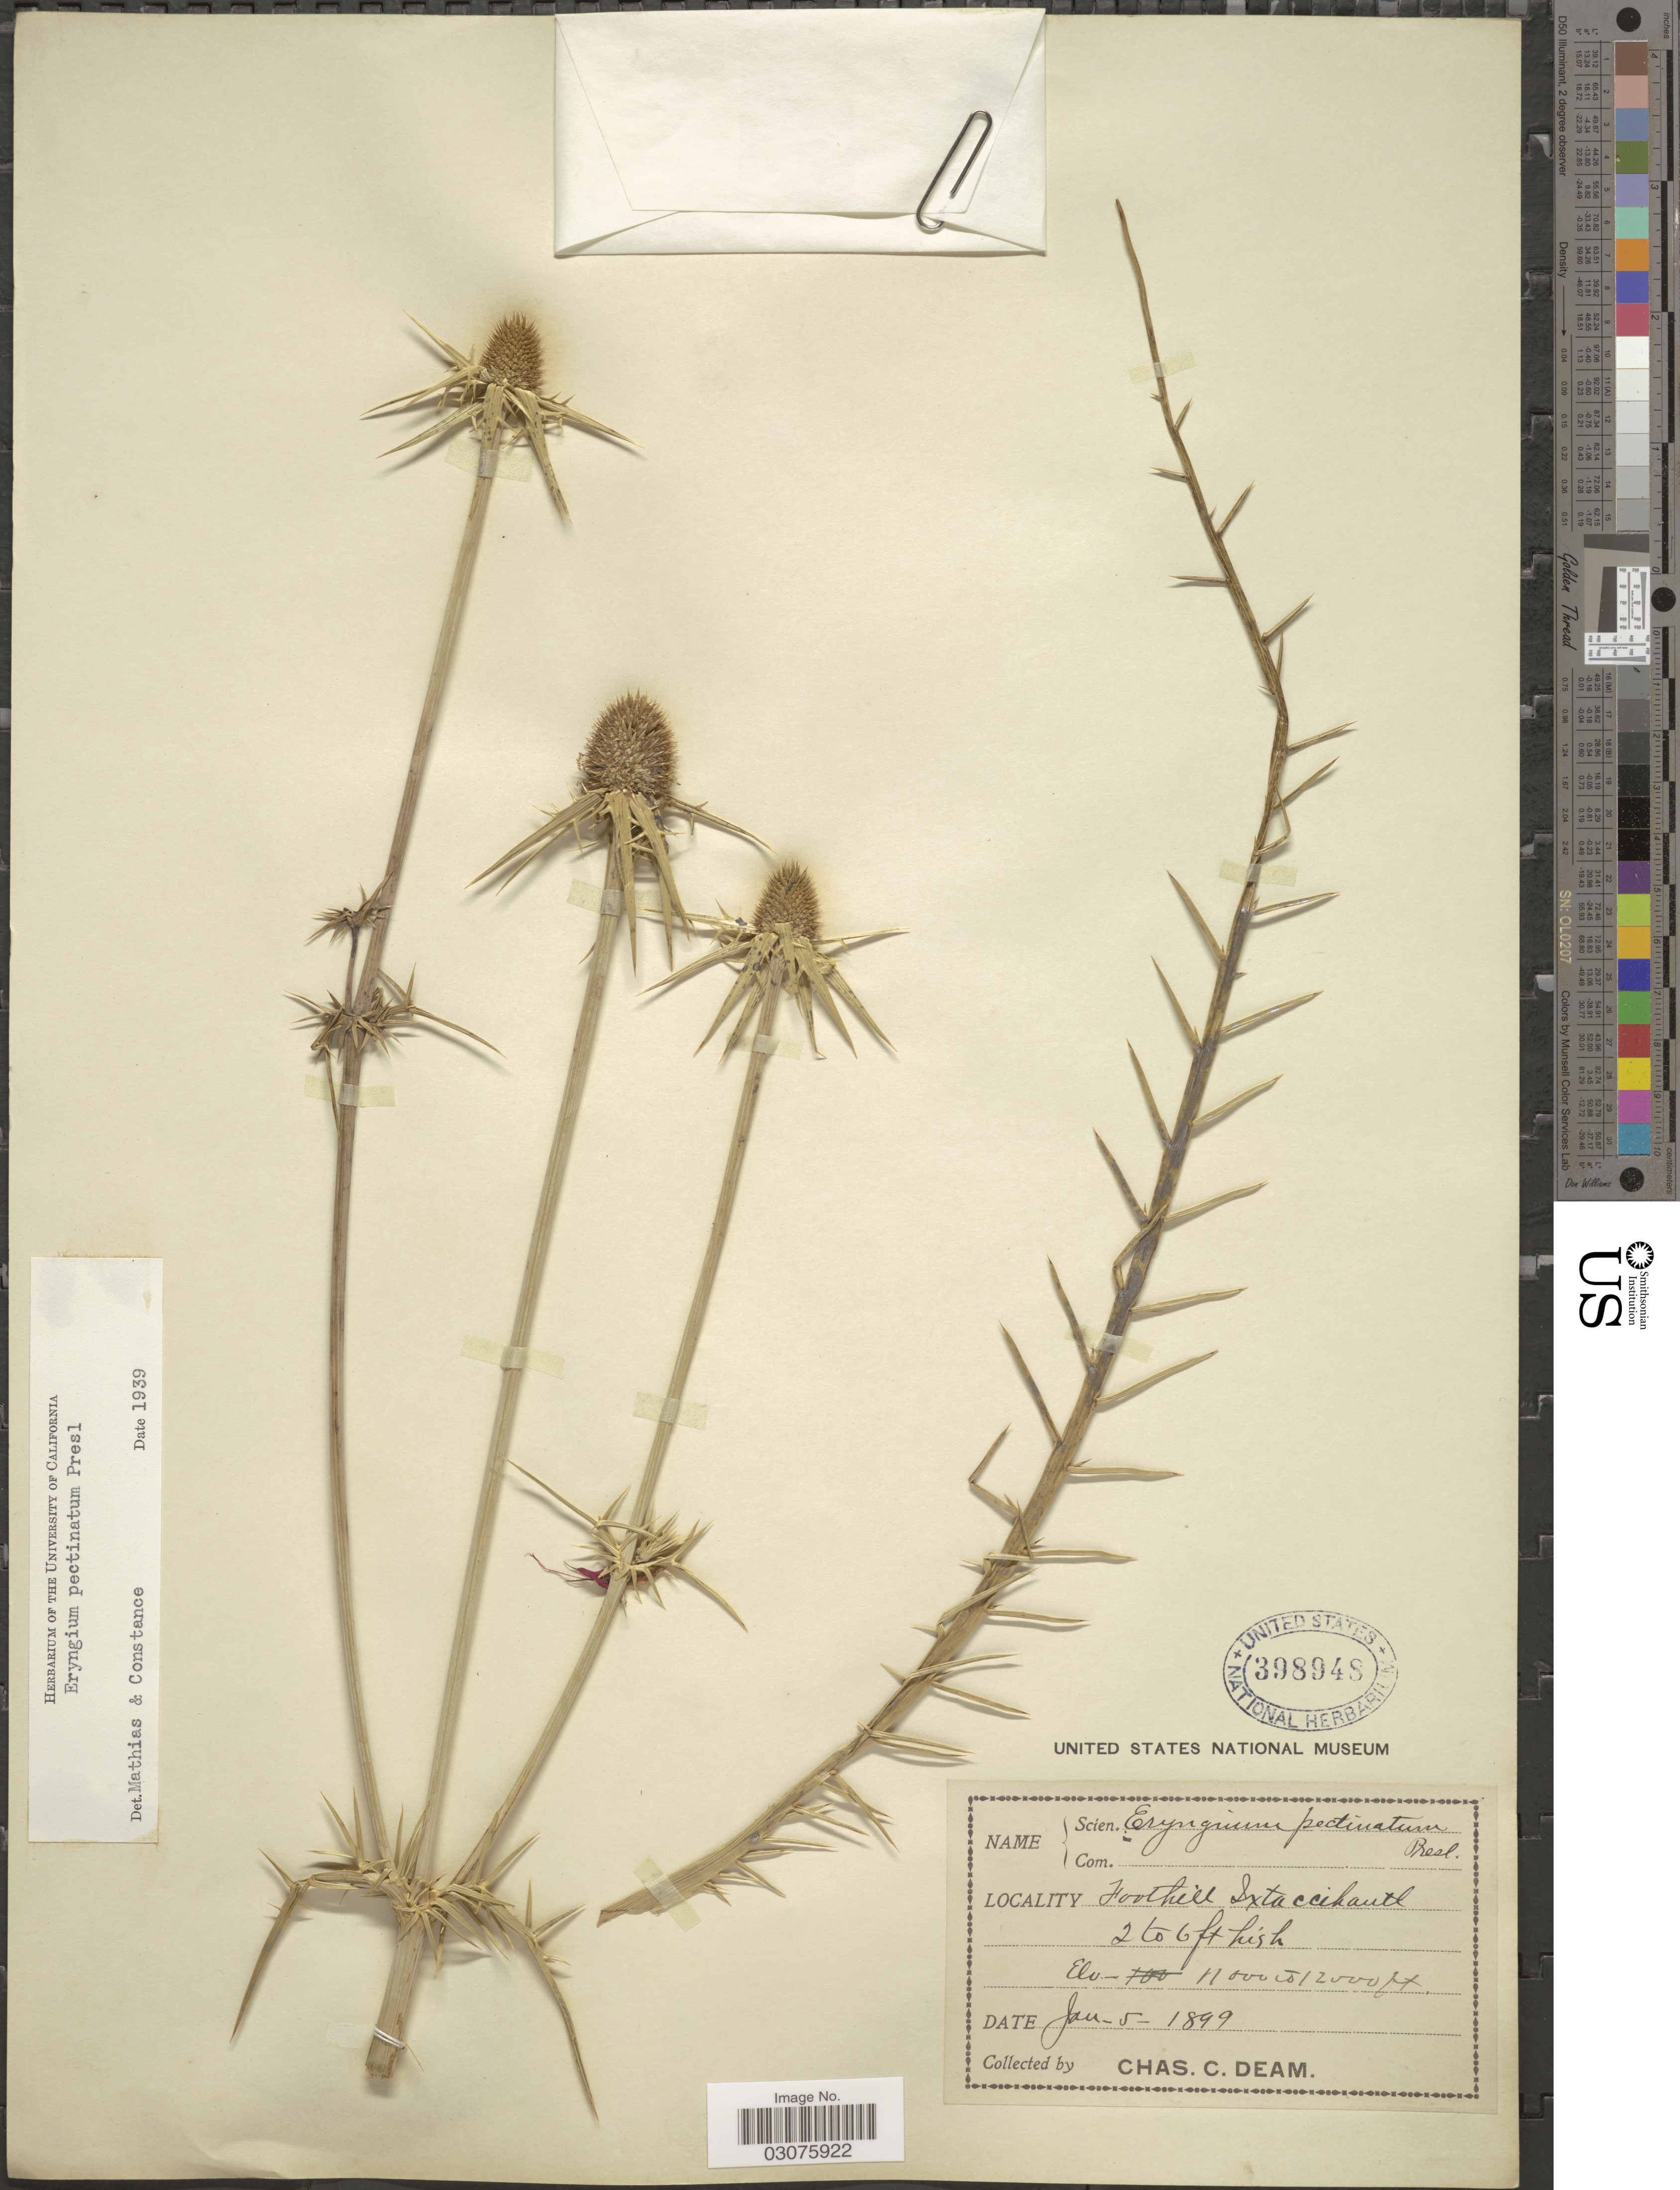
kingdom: Plantae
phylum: Tracheophyta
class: Magnoliopsida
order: Apiales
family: Apiaceae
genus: Eryngium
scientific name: Eryngium pectinatum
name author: C. Presl ex DC.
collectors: C. C. Deam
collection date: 1899-01-05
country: Mexico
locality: Foothill Ixtaccihautl.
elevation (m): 3353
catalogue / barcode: US 398948